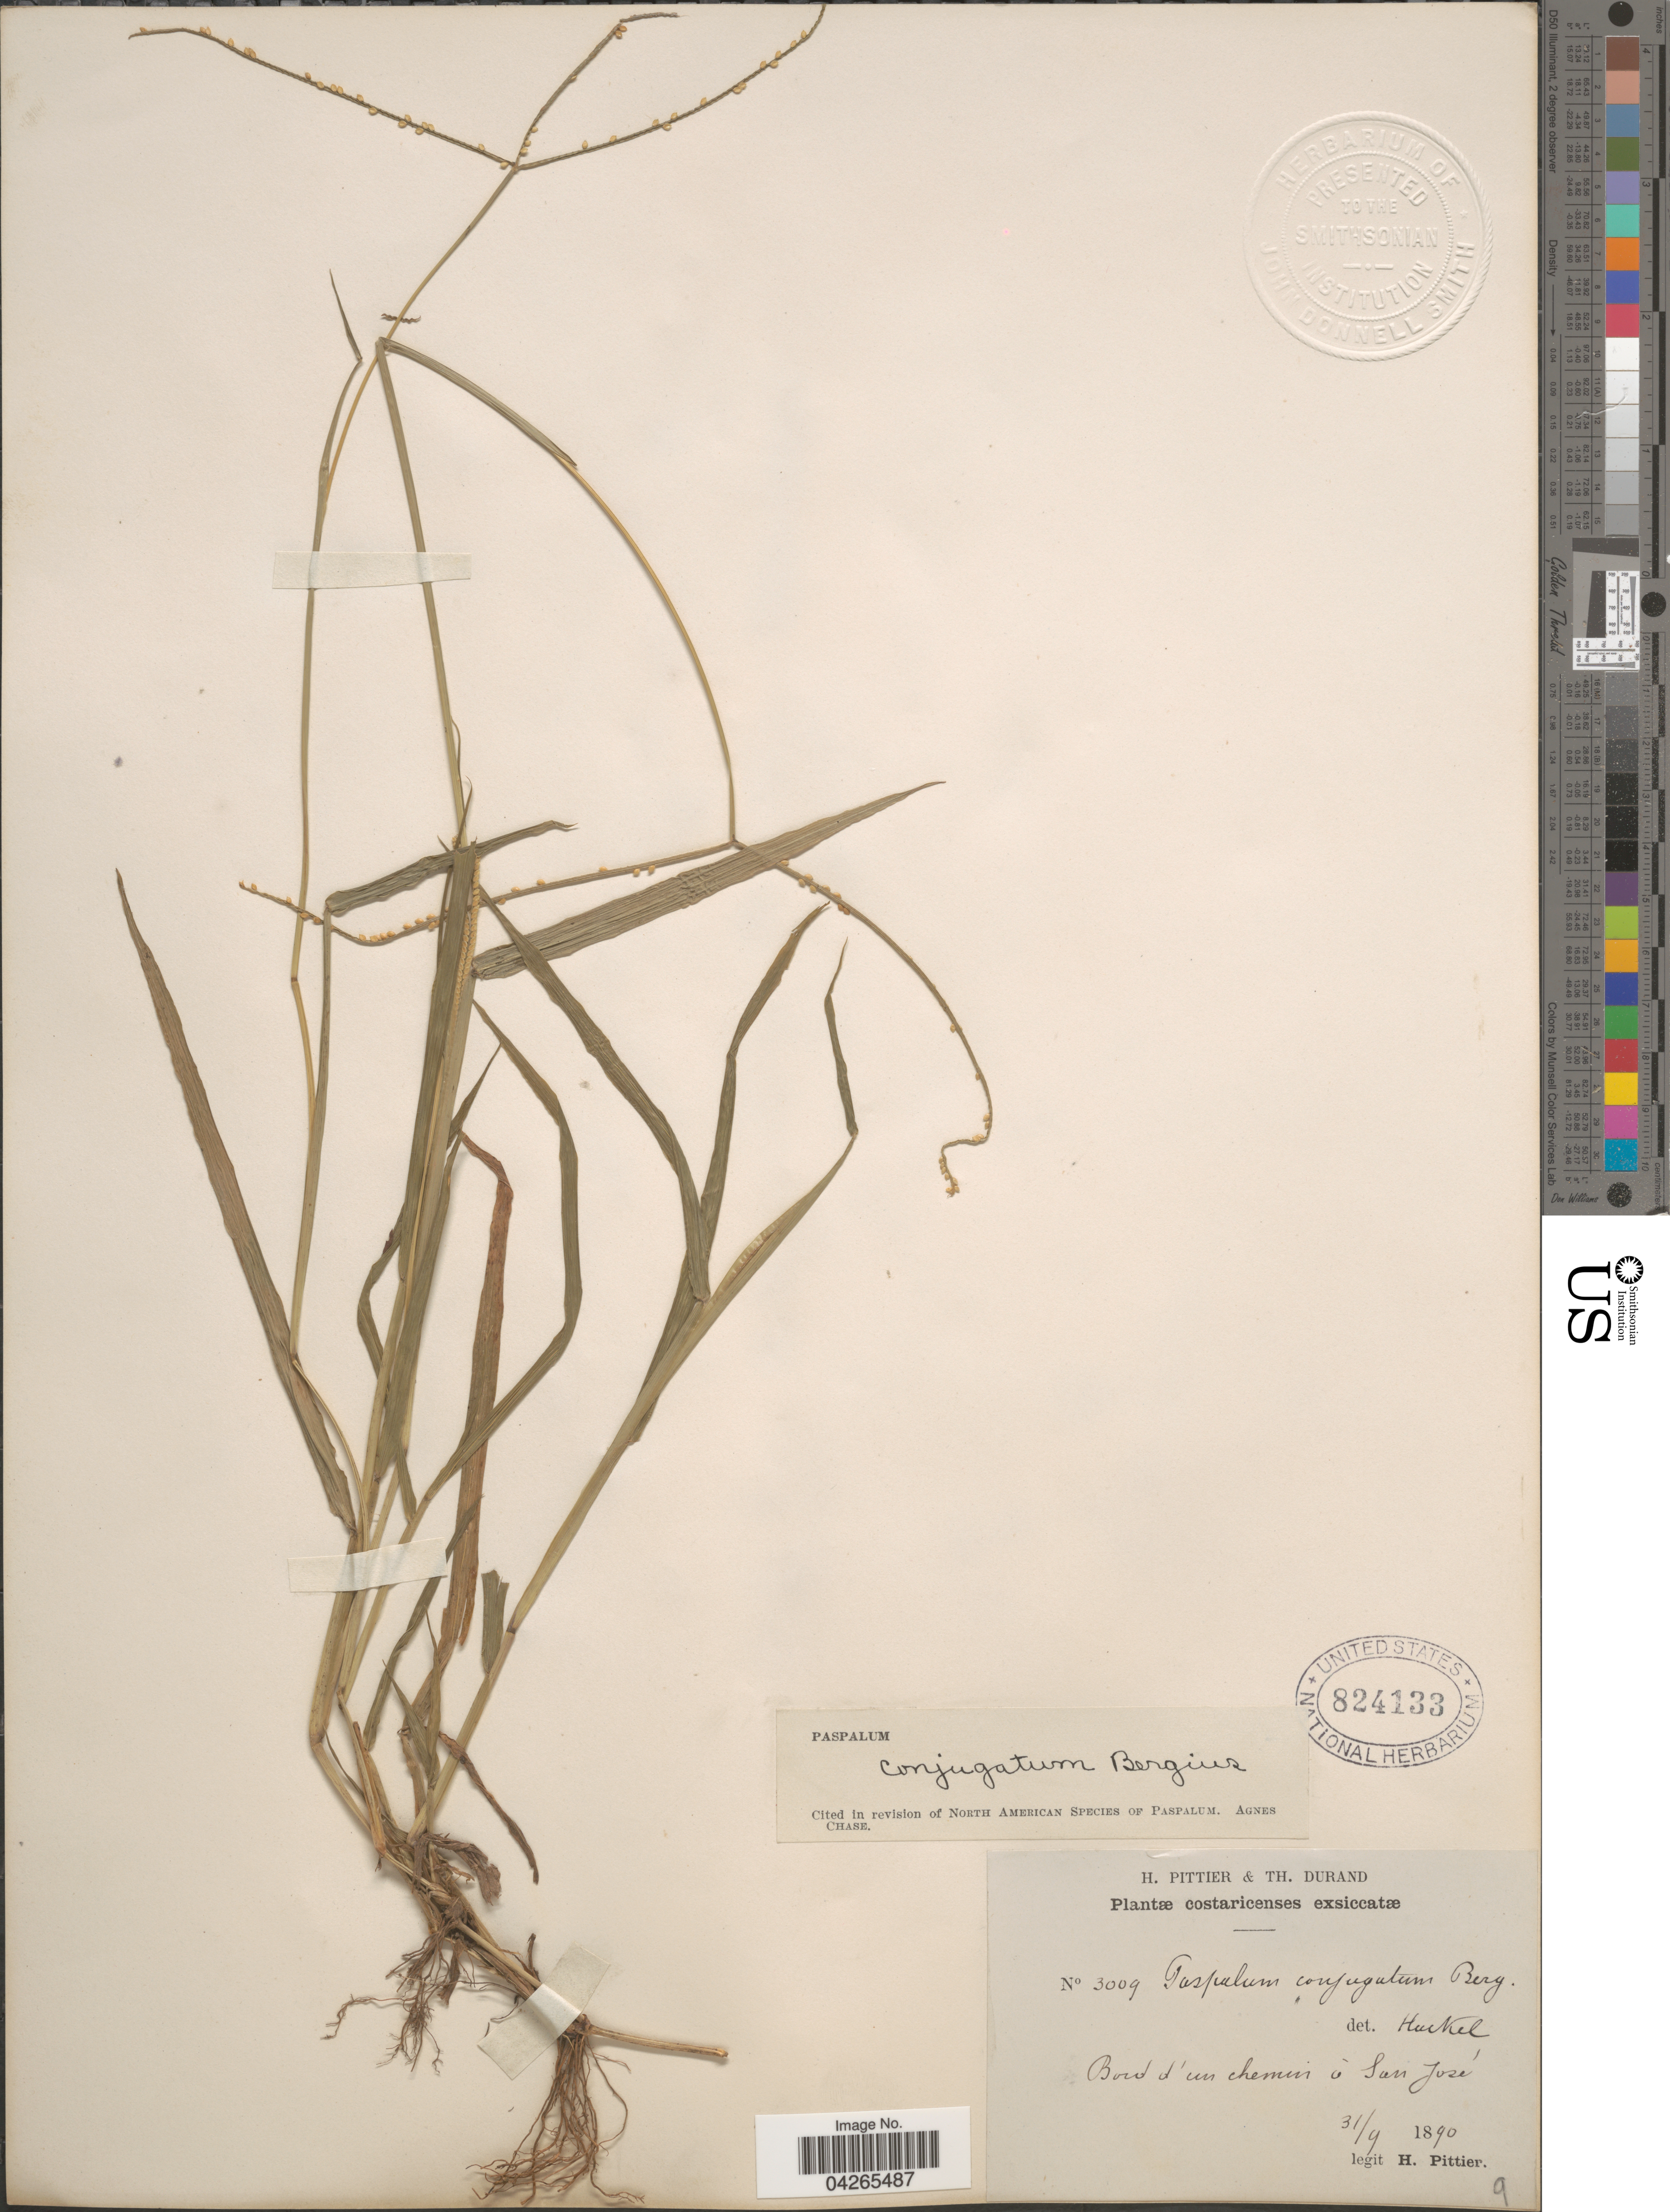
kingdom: Plantae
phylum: Tracheophyta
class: Liliopsida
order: Poales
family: Poaceae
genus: Paspalum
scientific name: Paspalum conjugatum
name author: P.J. Bergius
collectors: H. F. Pittier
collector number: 3009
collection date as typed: Transcribed d/m/y: 31/9/1890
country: Costa Rica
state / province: San José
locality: Bord d'un chemin à San José.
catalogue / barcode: US 824133